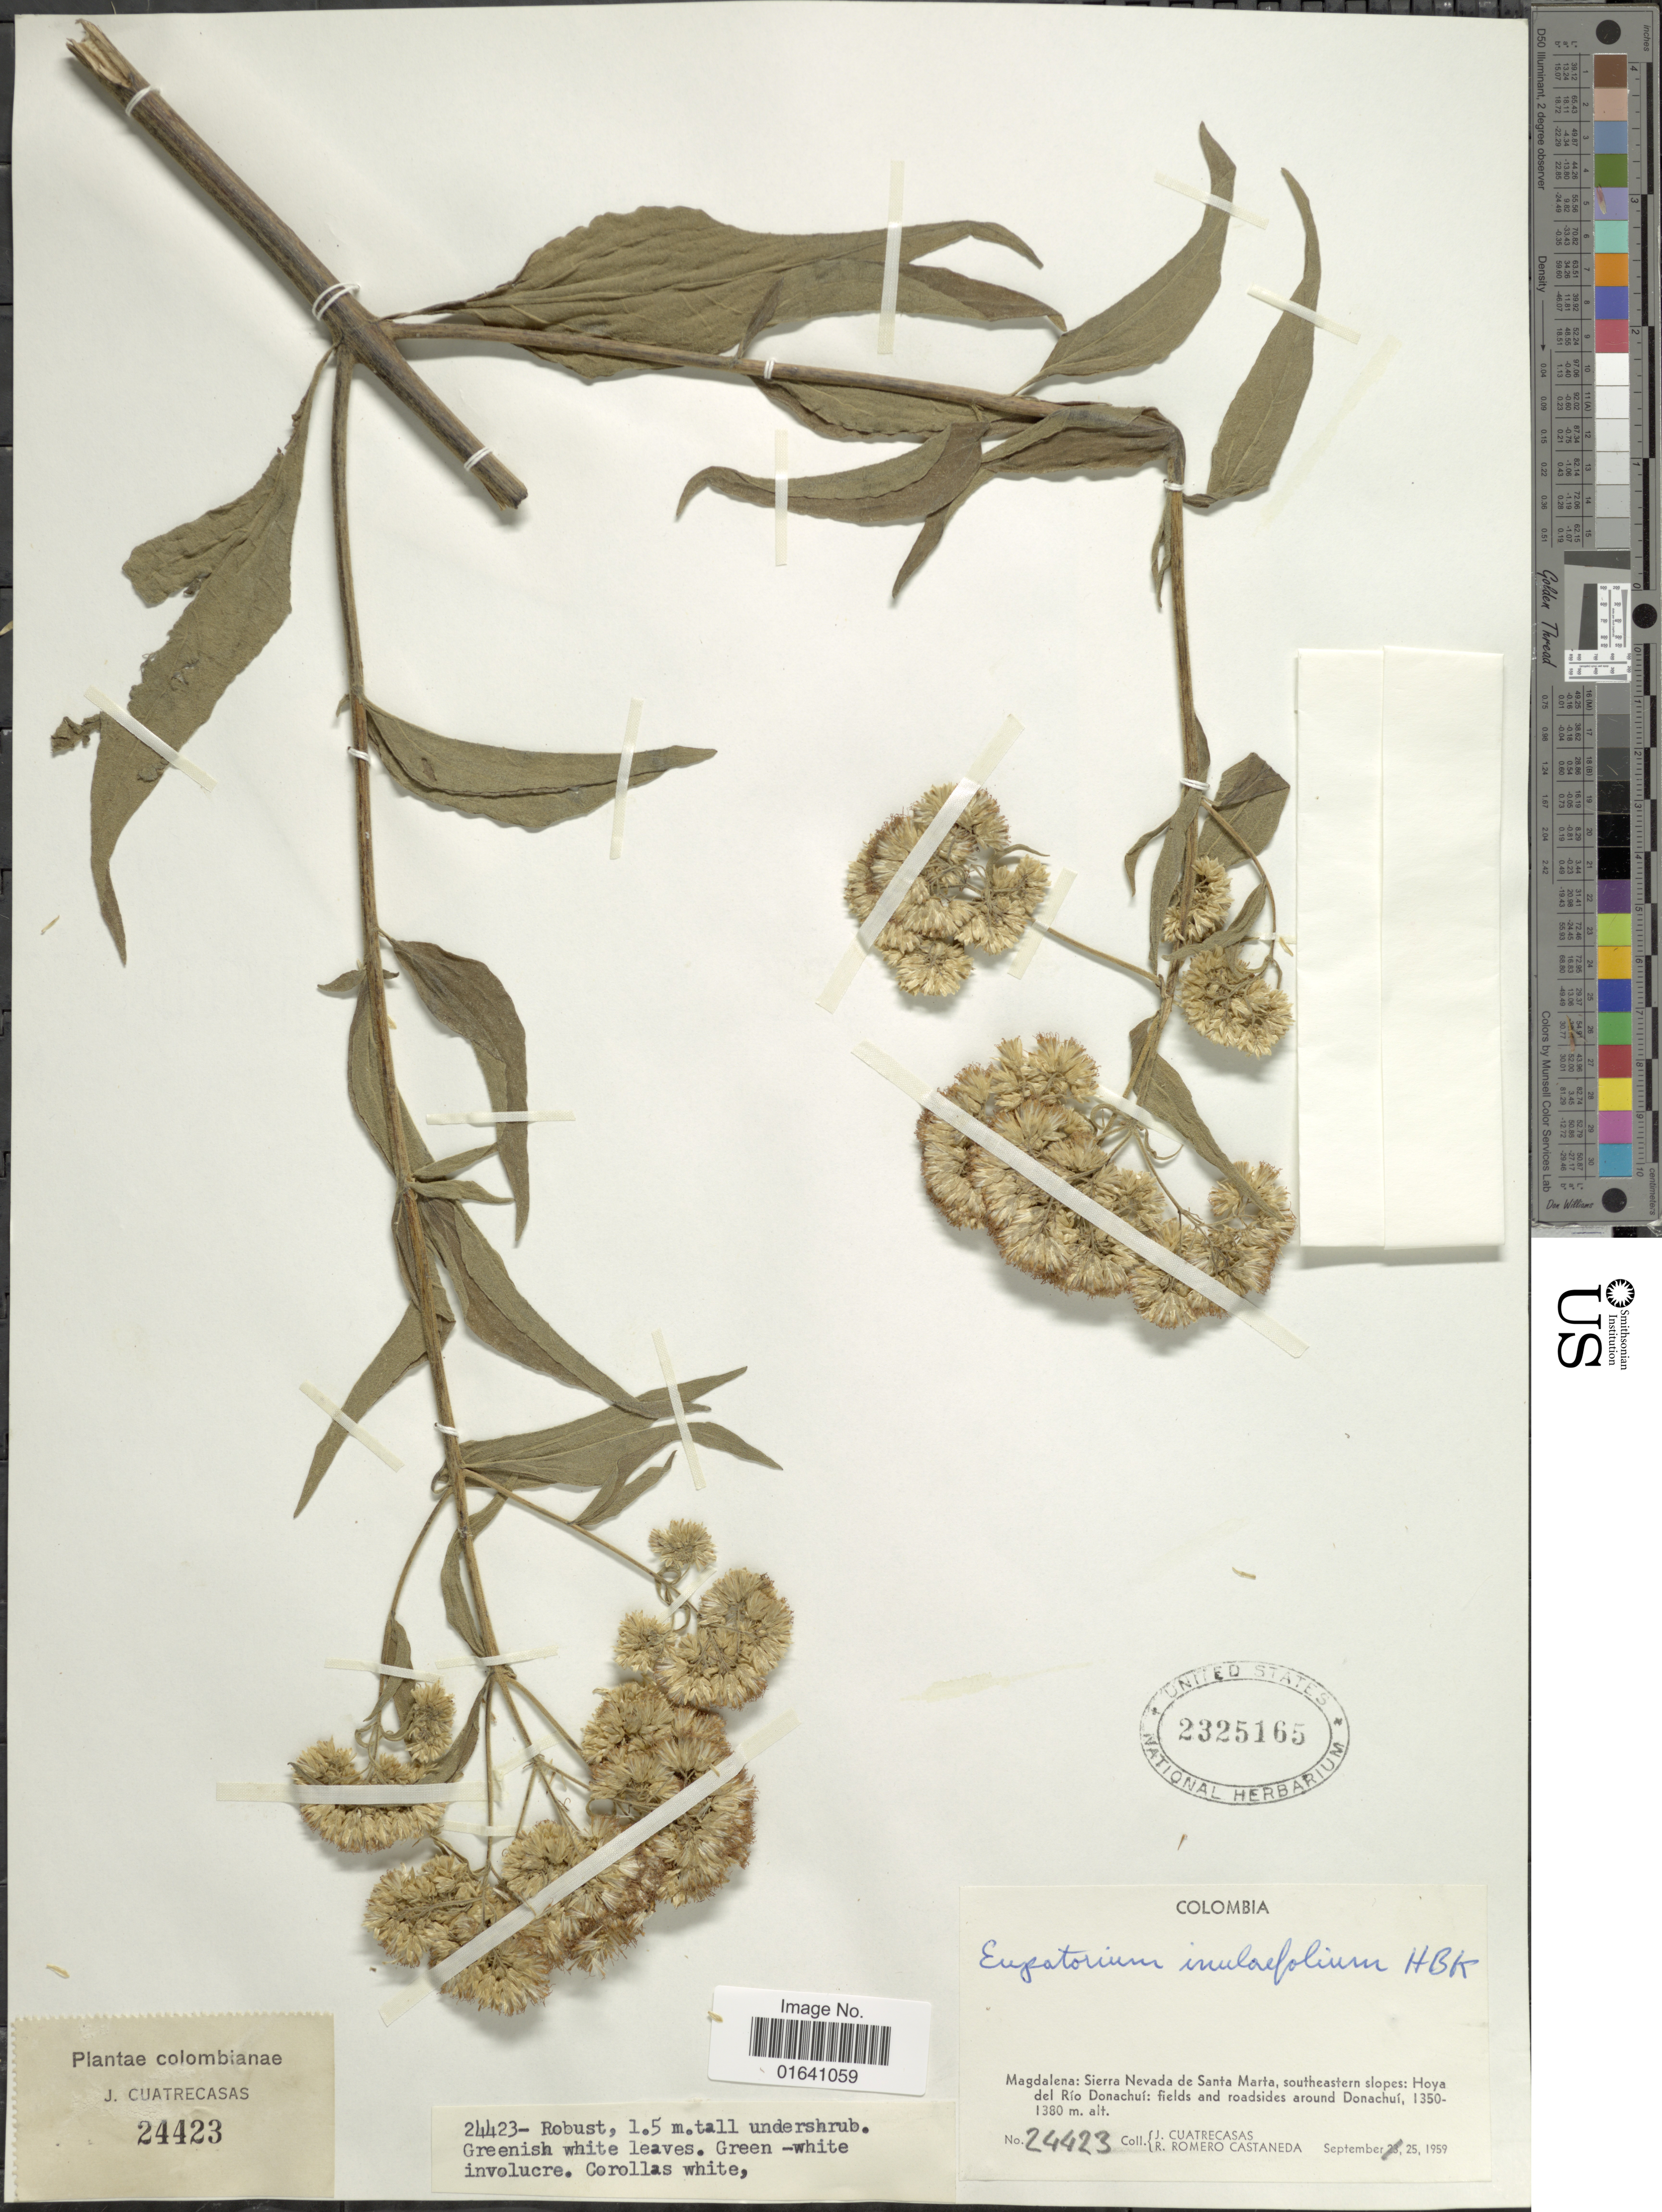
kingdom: Plantae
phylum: Tracheophyta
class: Magnoliopsida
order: Asterales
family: Asteraceae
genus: Austroeupatorium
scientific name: Austroeupatorium inulaefolium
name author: (Kunth) R.M. King & H. Rob.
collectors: J. Cuatrecasas & R. Romero Castañeda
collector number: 24423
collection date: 1959-09-25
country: Colombia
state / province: Magdalena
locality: Sierra Mevada de Santa Marta, southeastern slopes: Hoya del Río Donachuí: fields and roadside around Donachuí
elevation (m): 1350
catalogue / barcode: US 2325165